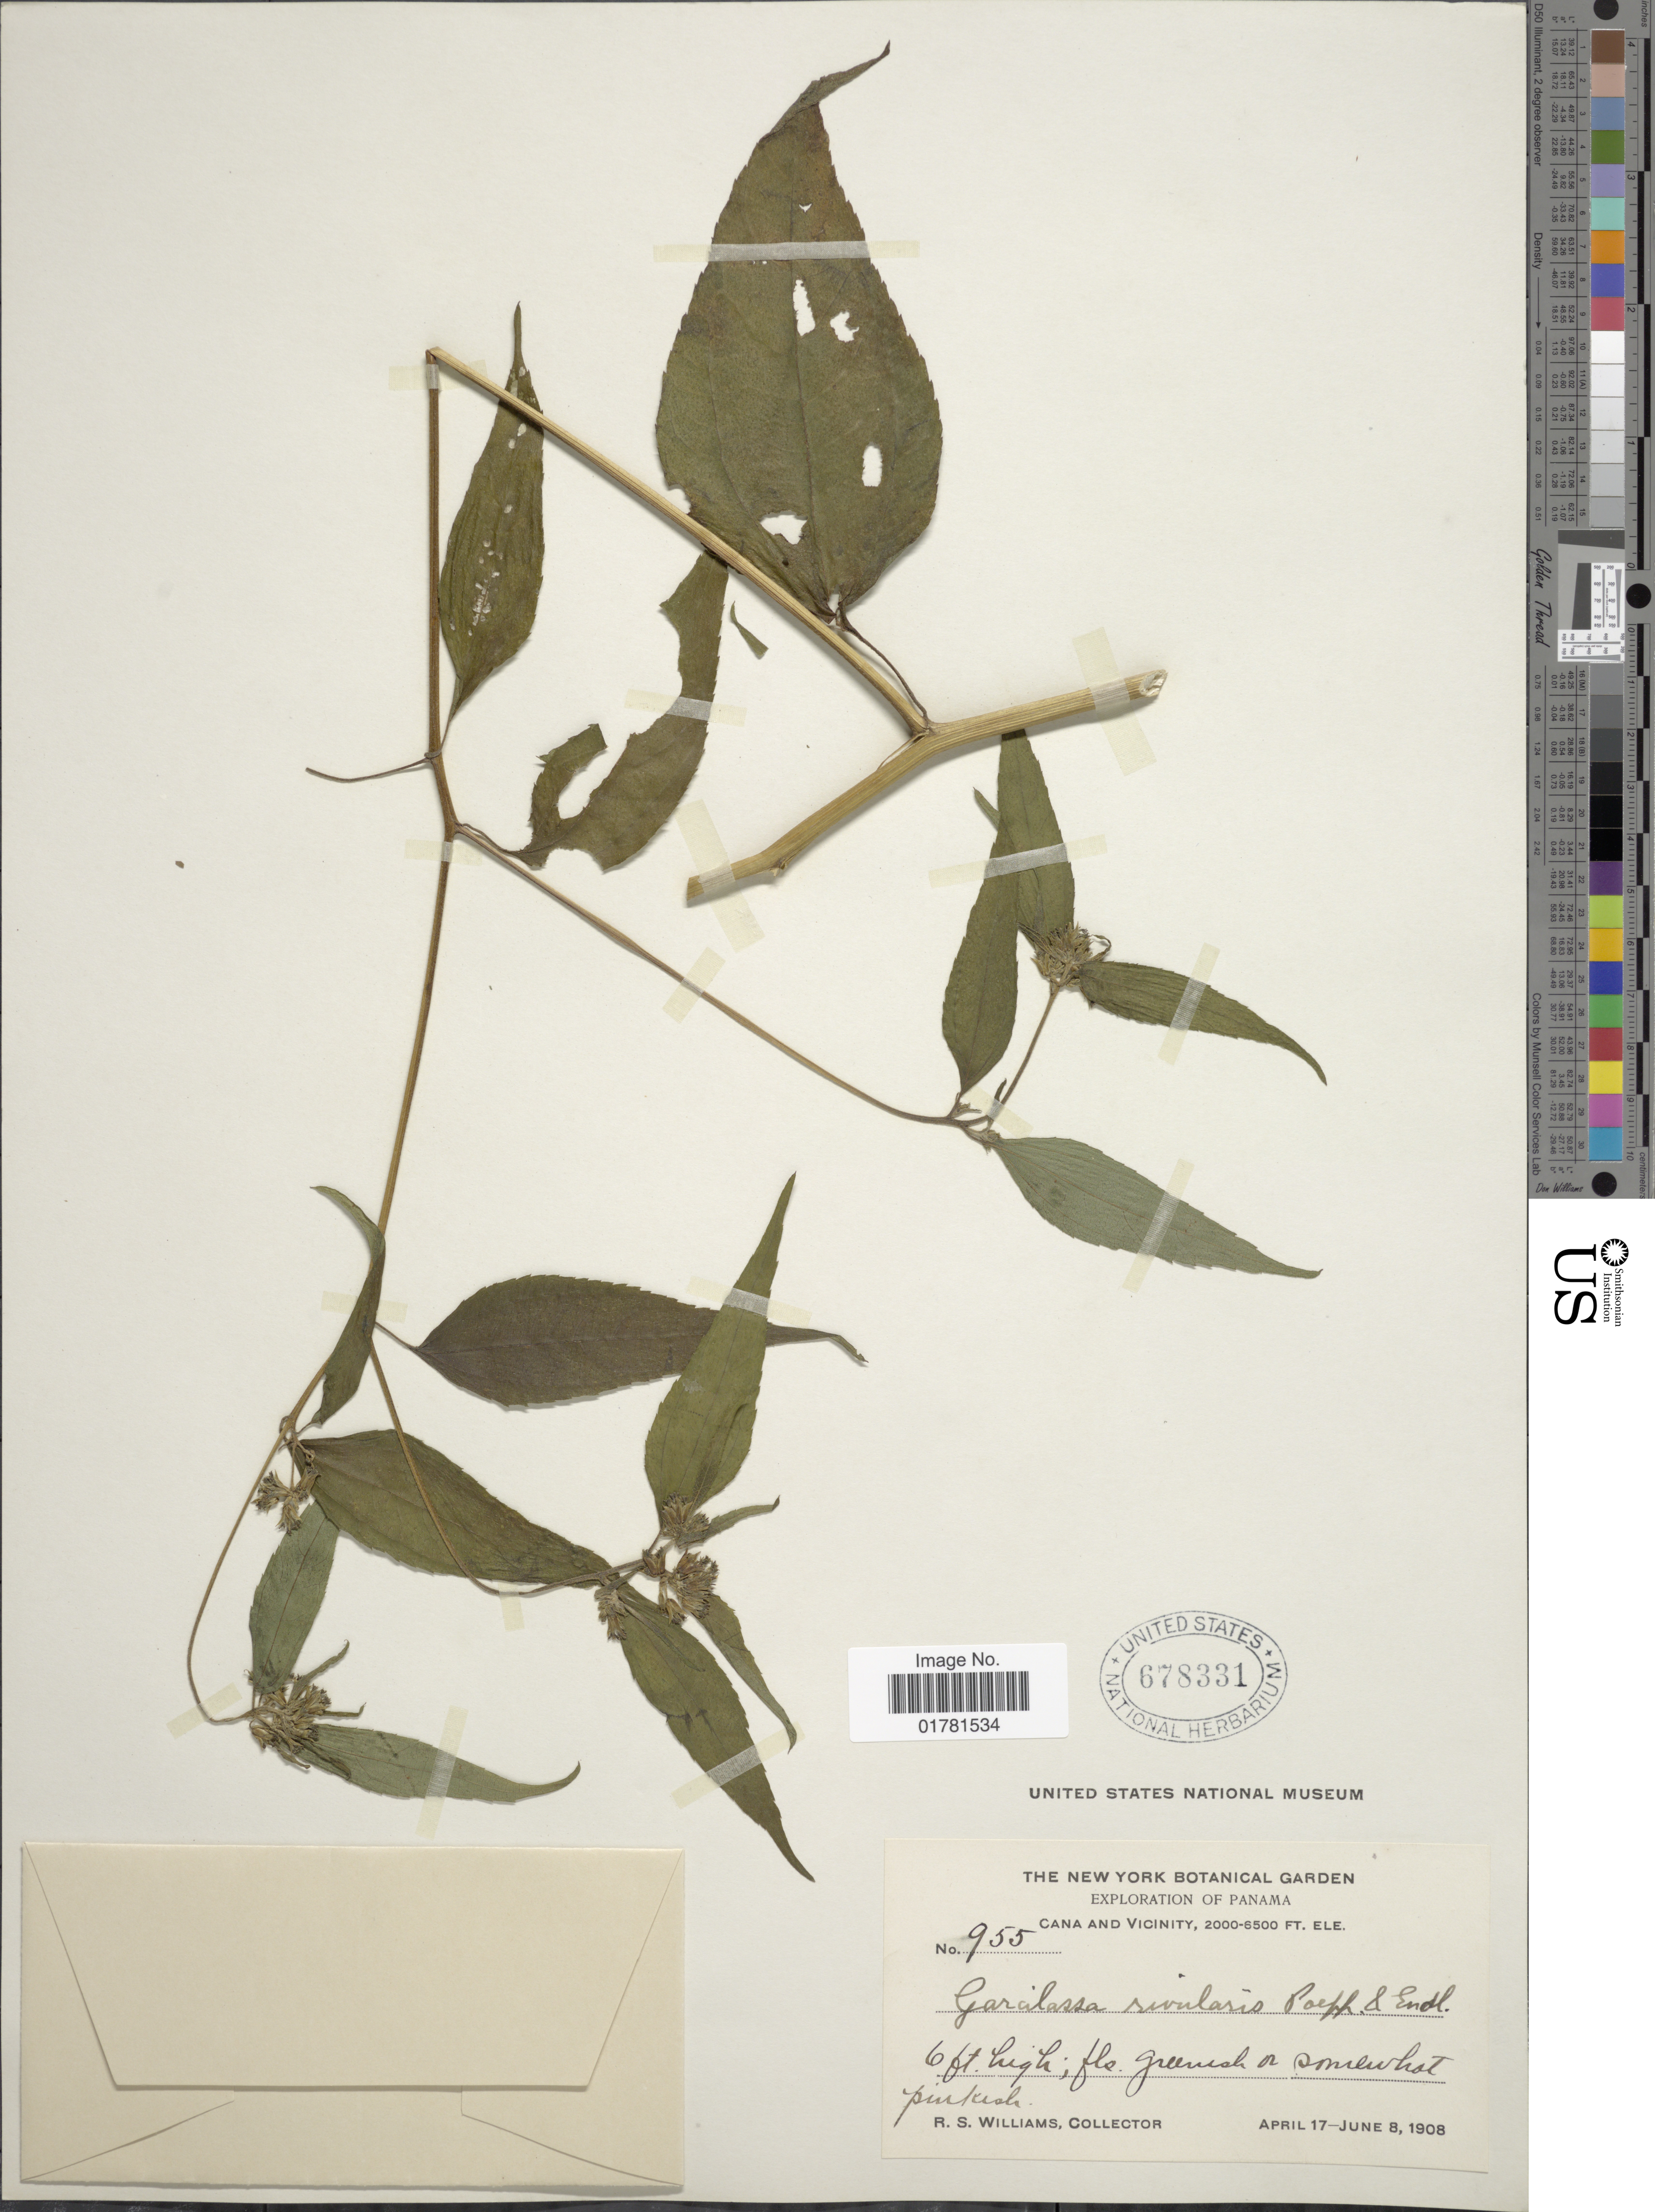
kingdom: Plantae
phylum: Tracheophyta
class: Magnoliopsida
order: Asterales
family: Asteraceae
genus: Garcilassa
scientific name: Garcilassa rivularis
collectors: R. Wiliams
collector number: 955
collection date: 1908-04-17/1908-06-08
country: Panama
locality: Cana and vicinity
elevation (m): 610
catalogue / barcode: US 678331